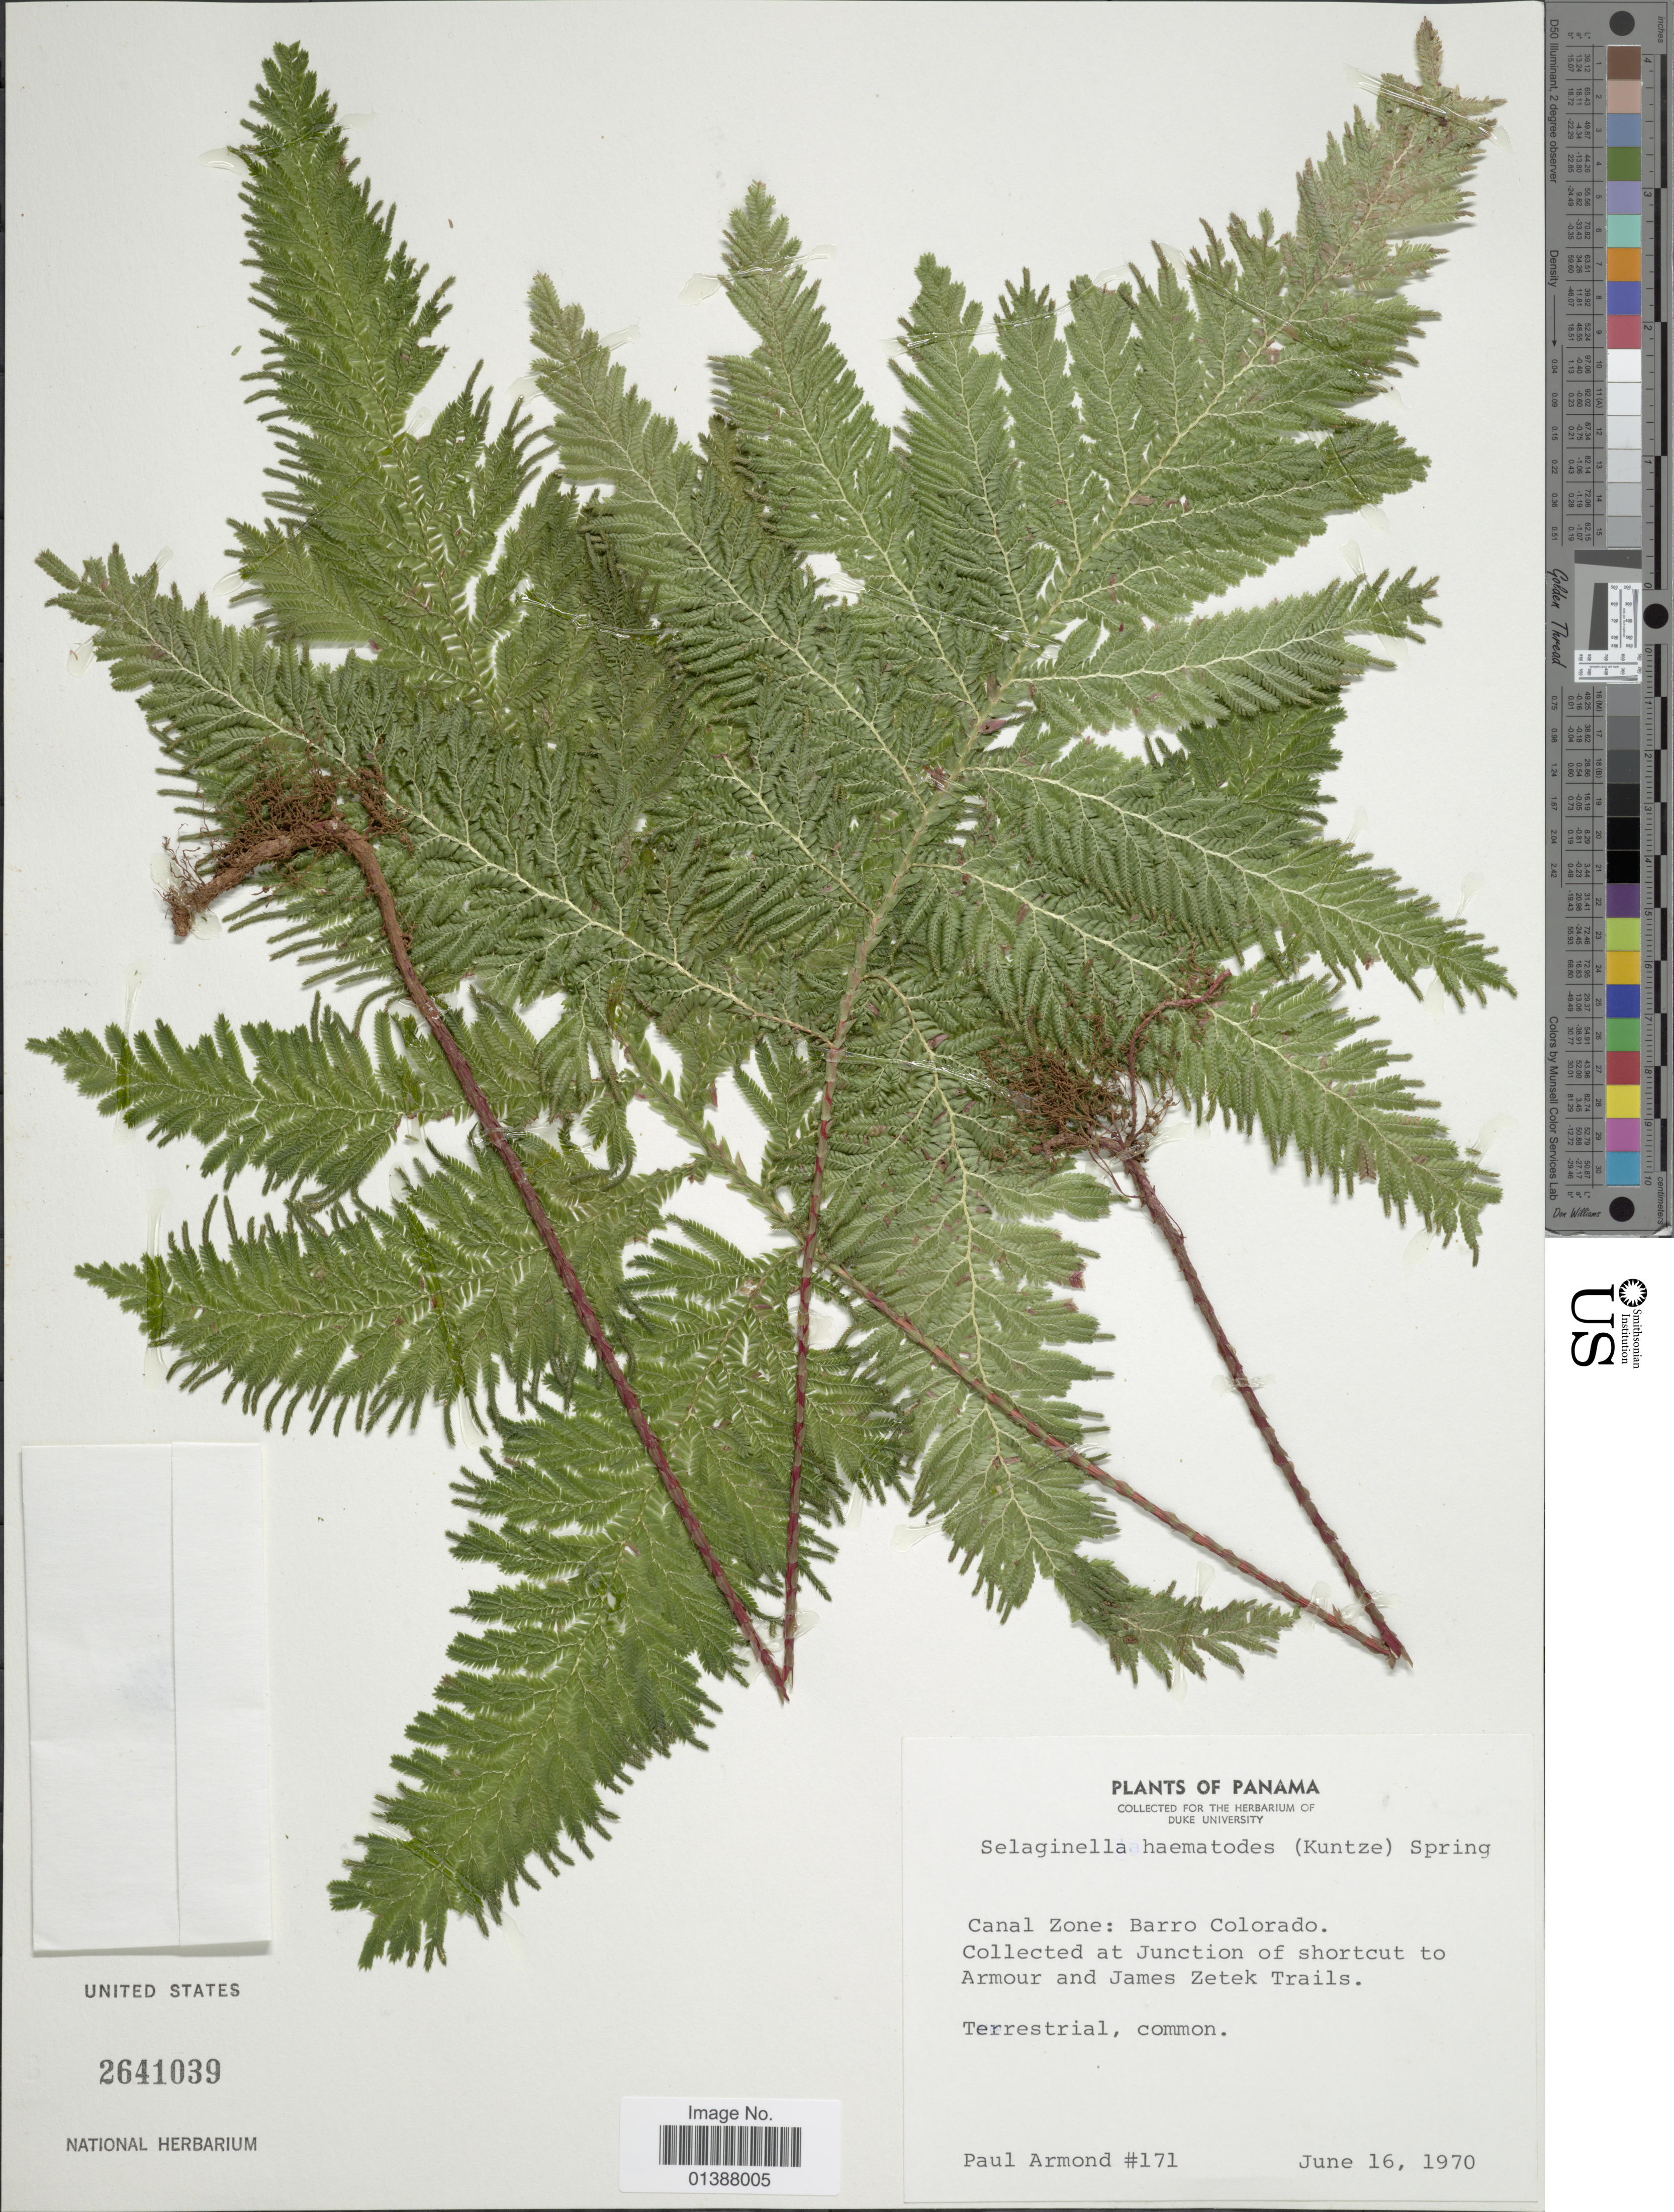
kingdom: Plantae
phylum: Tracheophyta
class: Lycopodiopsida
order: Selaginellales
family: Selaginellaceae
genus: Selaginella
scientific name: Selaginella haematodes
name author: (Kunze) Spring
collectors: P. Armond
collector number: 171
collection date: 1970-06-16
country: Panama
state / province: Panamá Oeste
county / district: Canal Zone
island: Barro Colorado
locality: Canal Zone: Barro Colorado, Collectede at Junction of shortcut to Armour and James Zetek Trails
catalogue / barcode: US 2641039